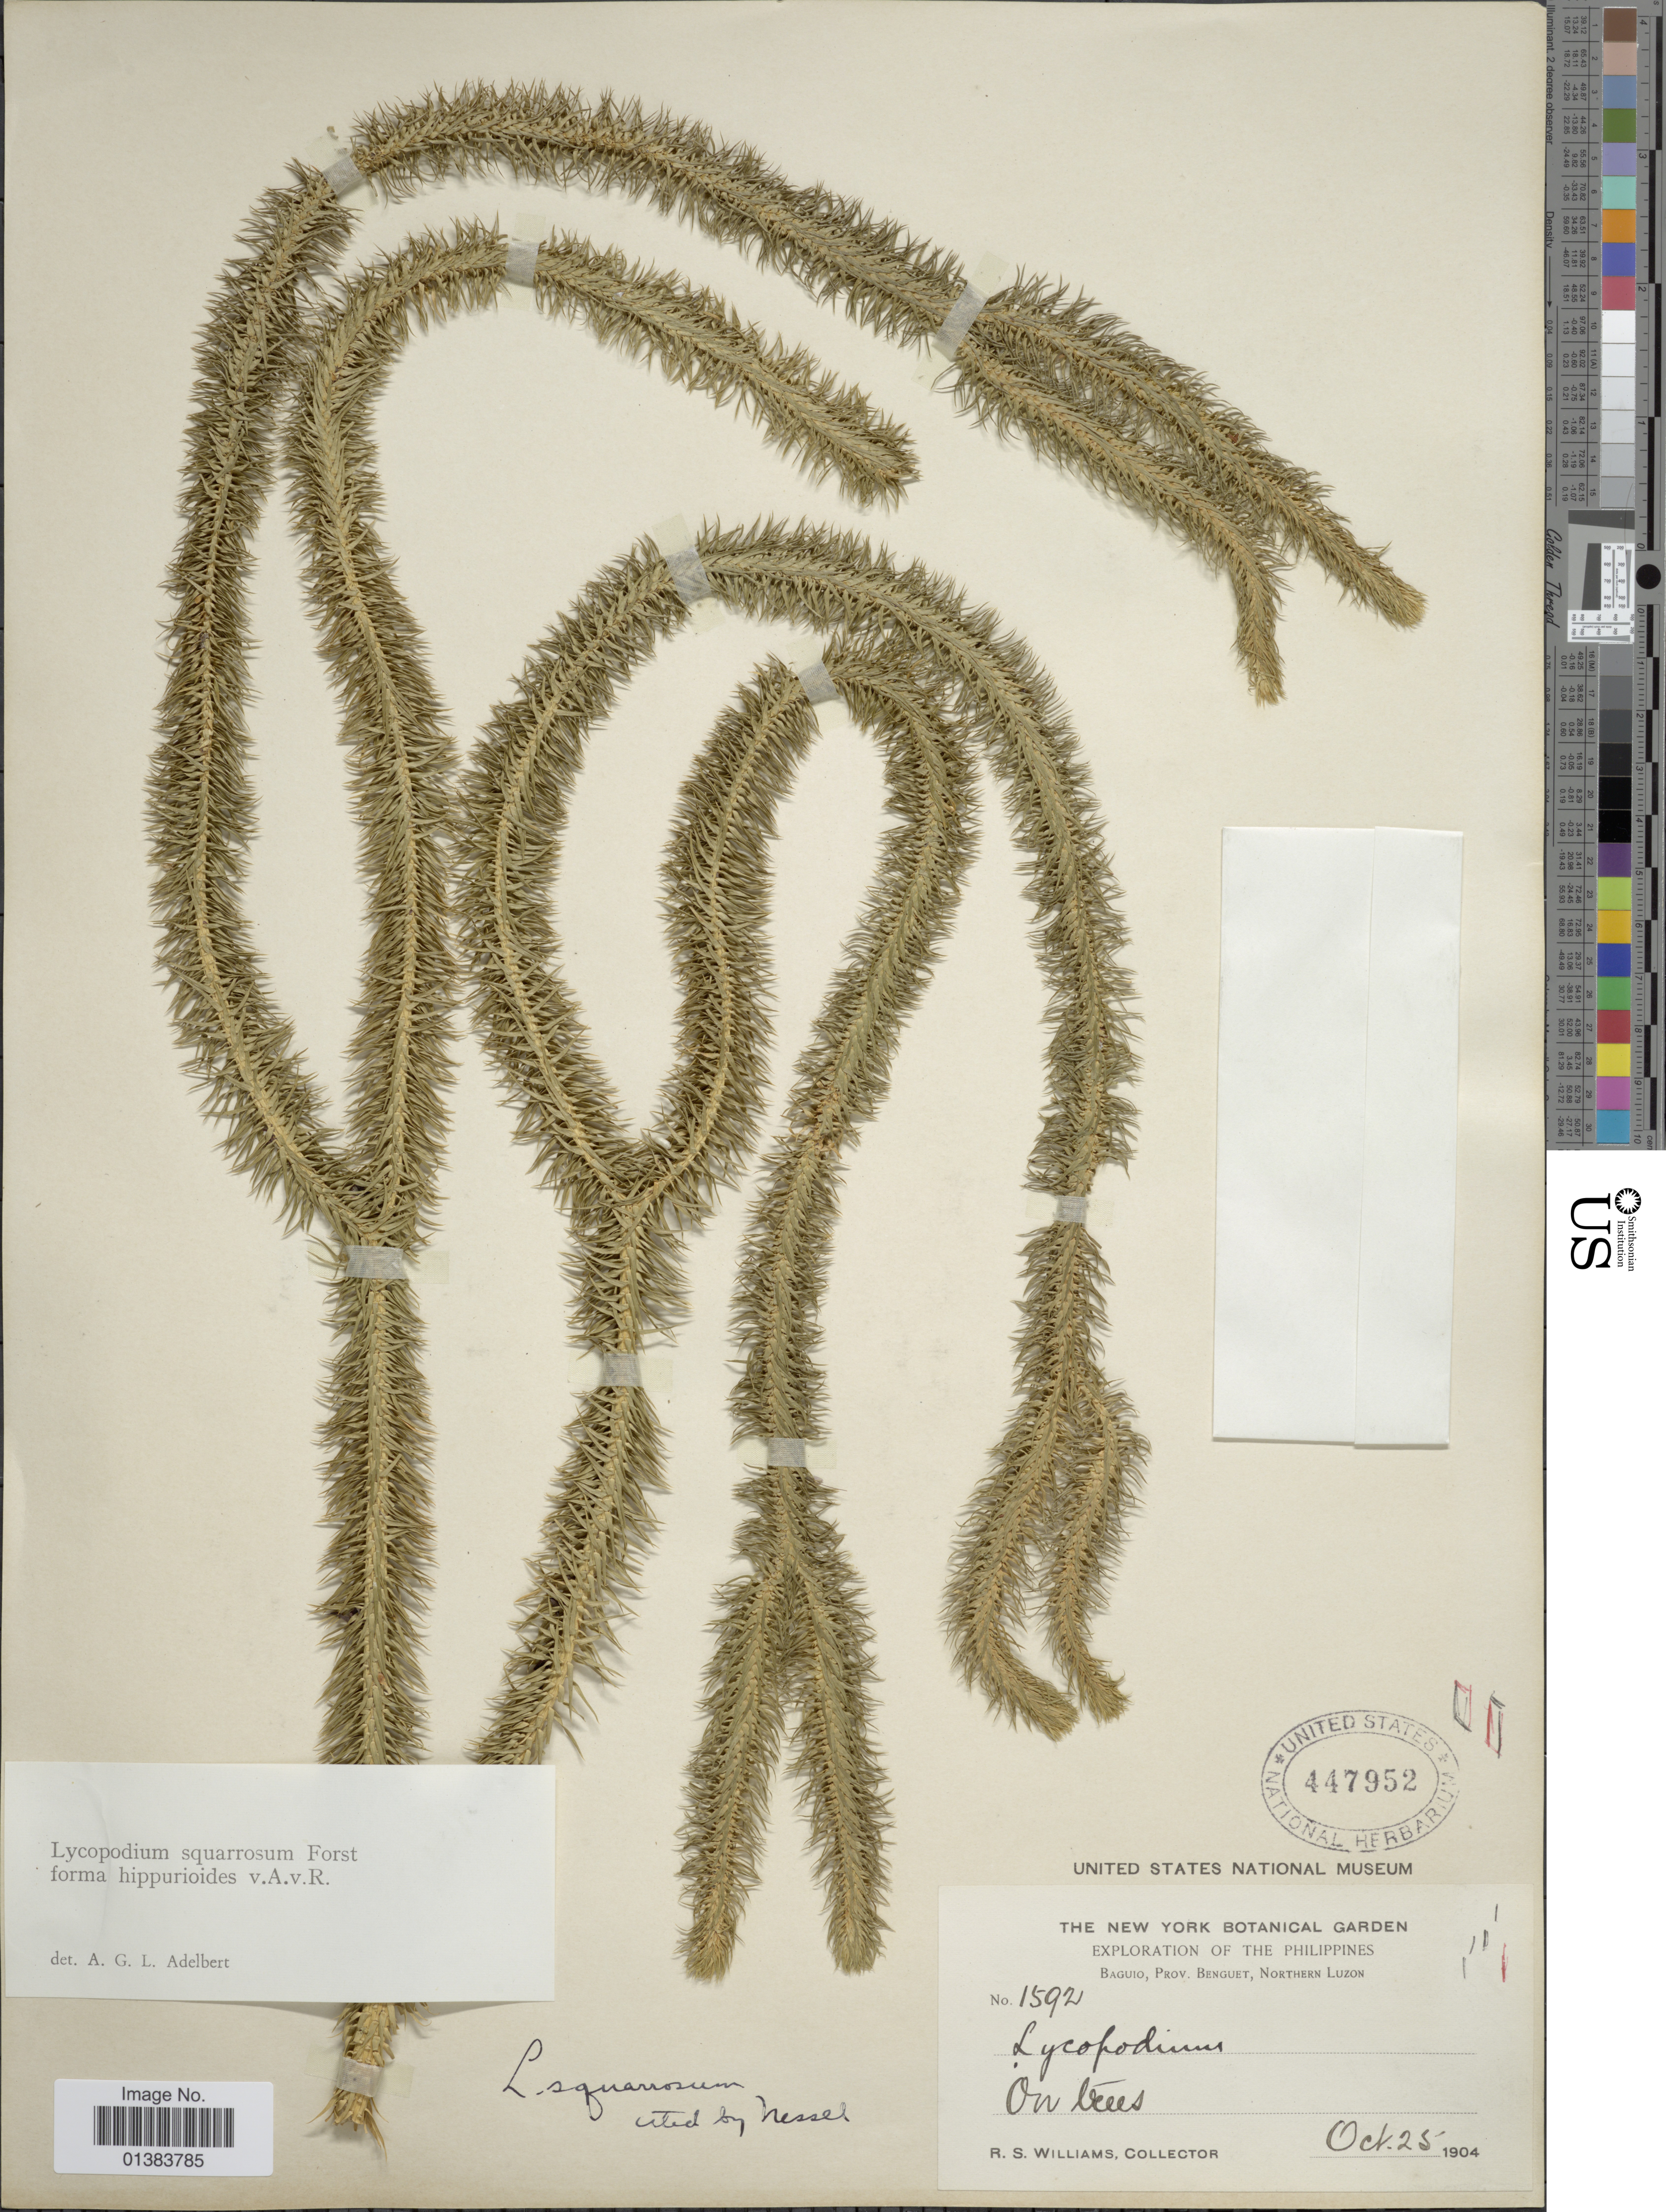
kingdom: Plantae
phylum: Tracheophyta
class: Lycopodiopsida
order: Lycopodiales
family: Lycopodiaceae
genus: Phlegmariurus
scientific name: Phlegmariurus squarrosus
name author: (G. Forst.) Á. Löve & D. Löve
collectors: R. S. Williams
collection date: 1904-10-25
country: Philippines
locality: Baguio, Prov. Benguet, Northern Luzon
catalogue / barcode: US 447952